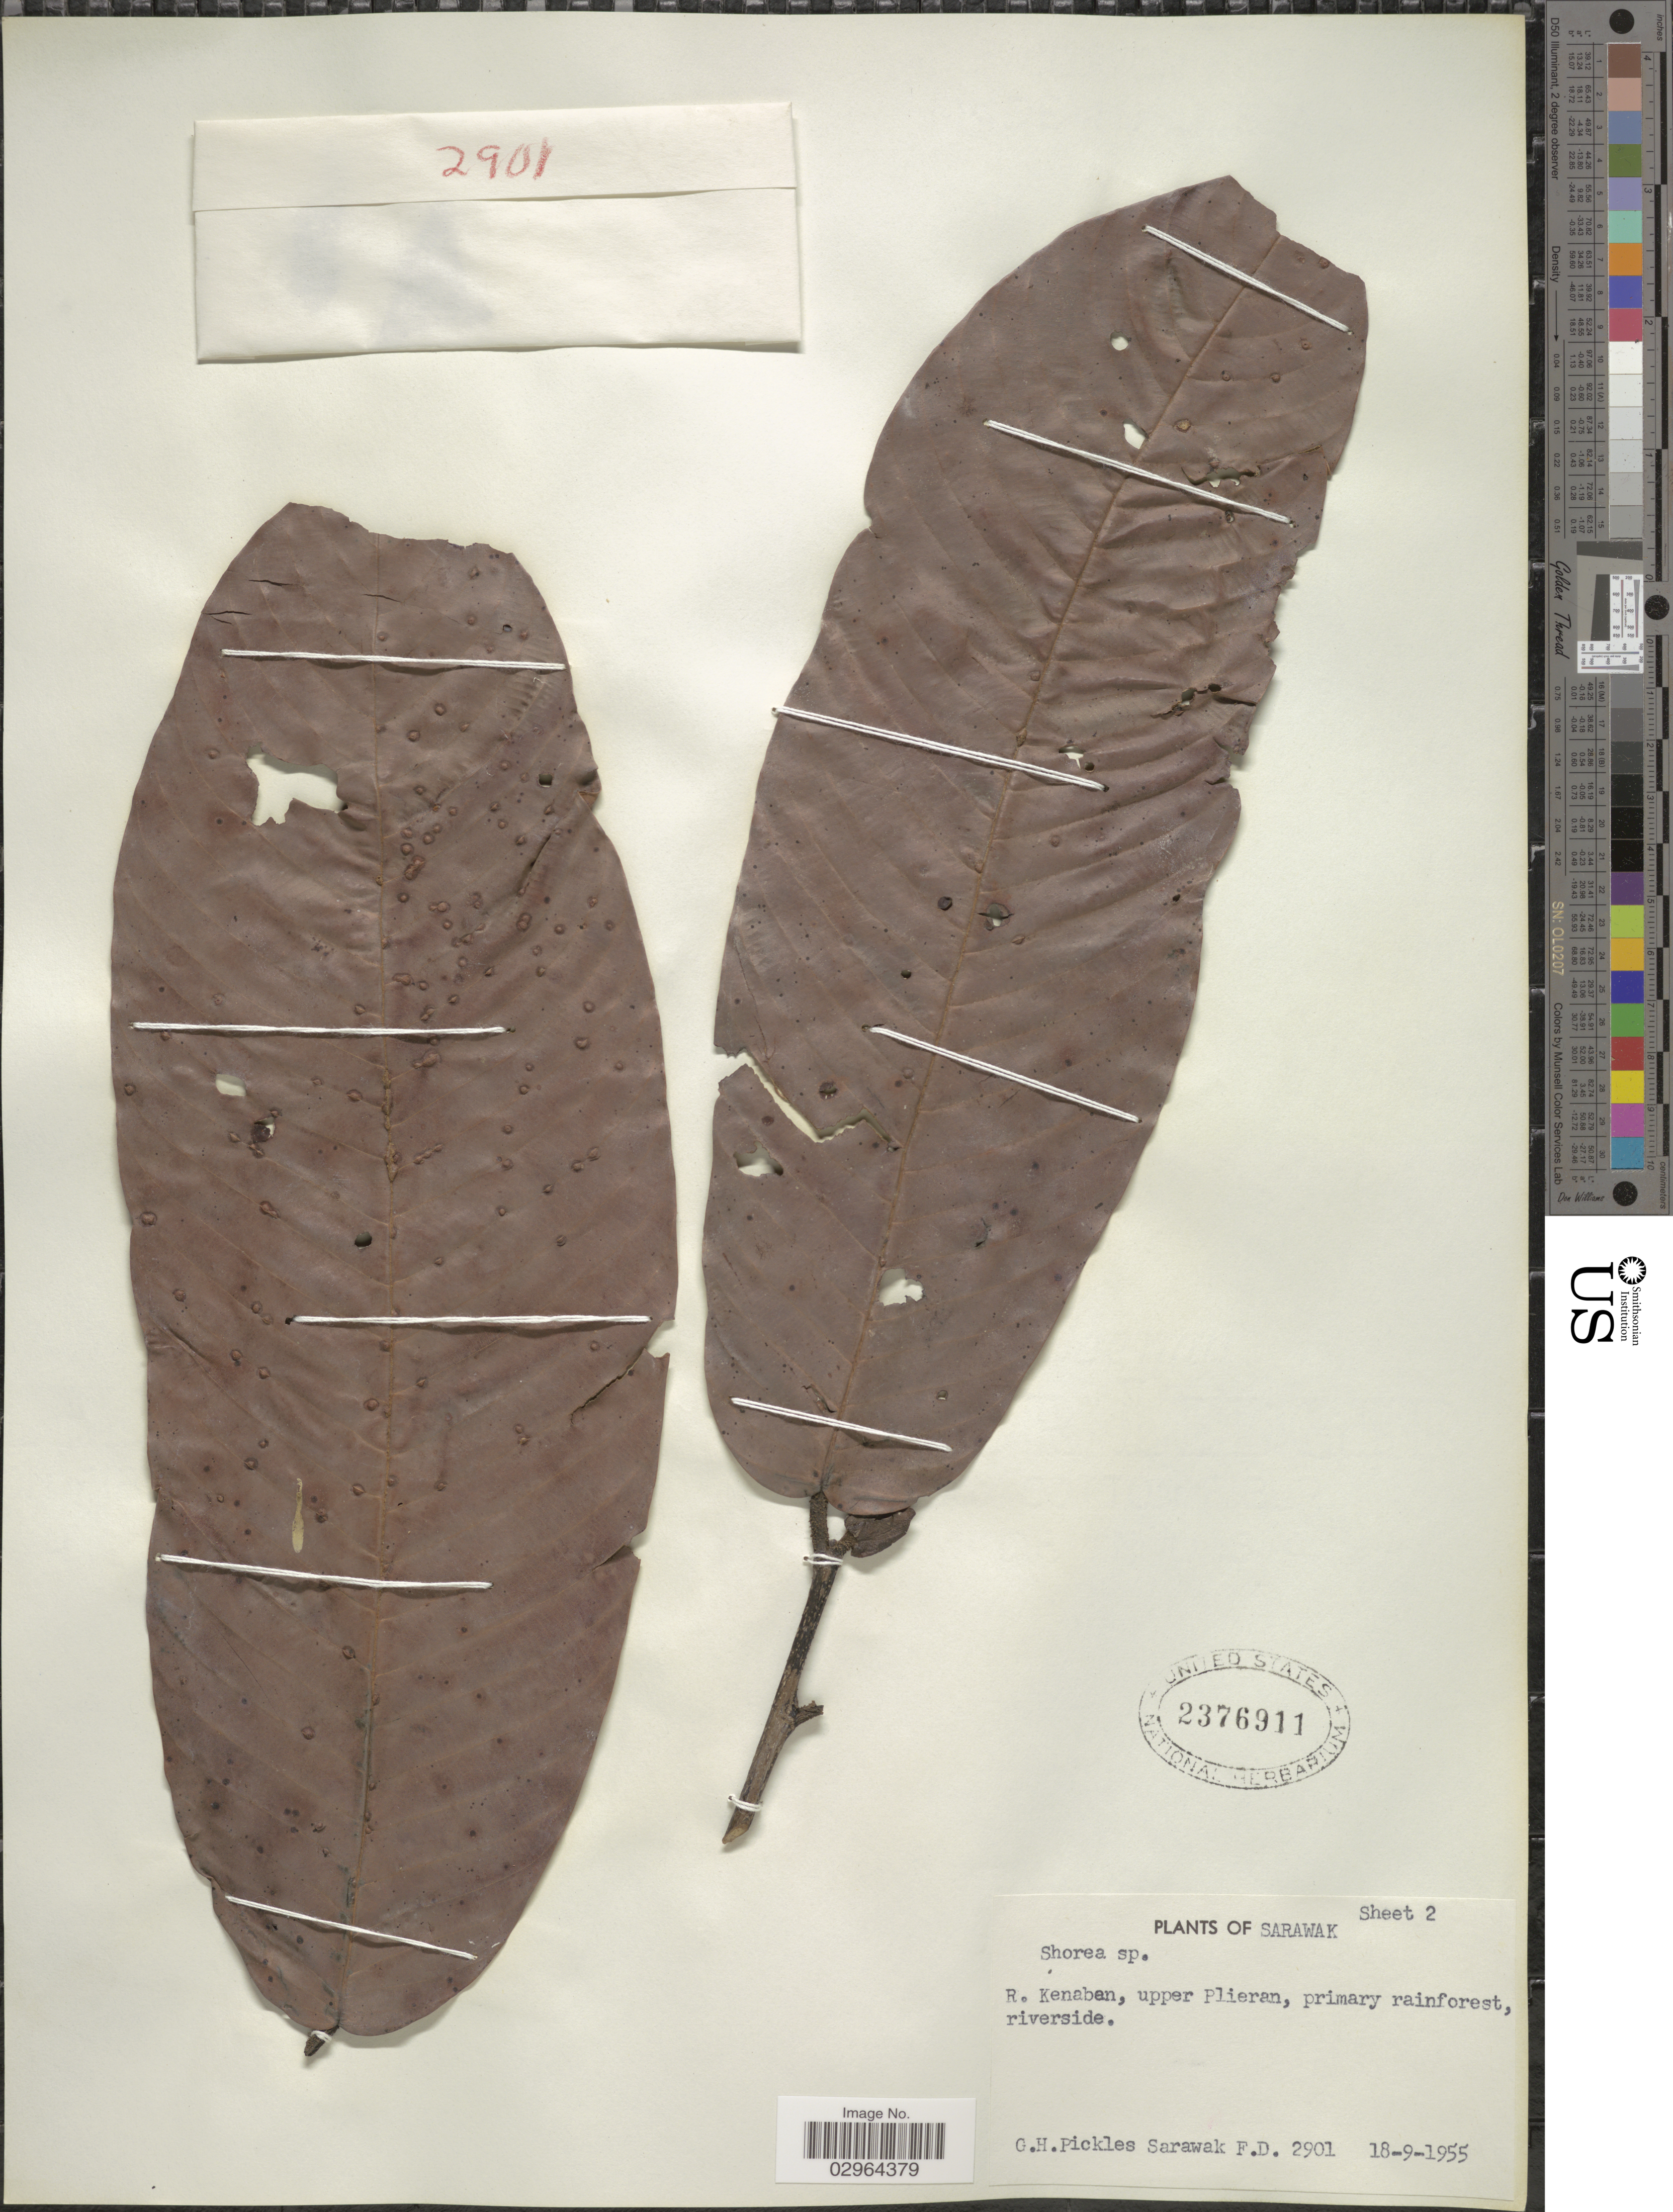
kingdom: Plantae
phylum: Tracheophyta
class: Magnoliopsida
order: Malvales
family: Dipterocarpaceae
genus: Rubroshorea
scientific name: Rubroshorea myrionerva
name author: (Symington ex P.S. Ashton) P.S. Ashton & J. Heck.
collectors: G. Pickles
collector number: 2901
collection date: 1955-09-18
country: Malaysia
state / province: Sarawak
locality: R. Kenaban, upper Plieran.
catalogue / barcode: US 2376911